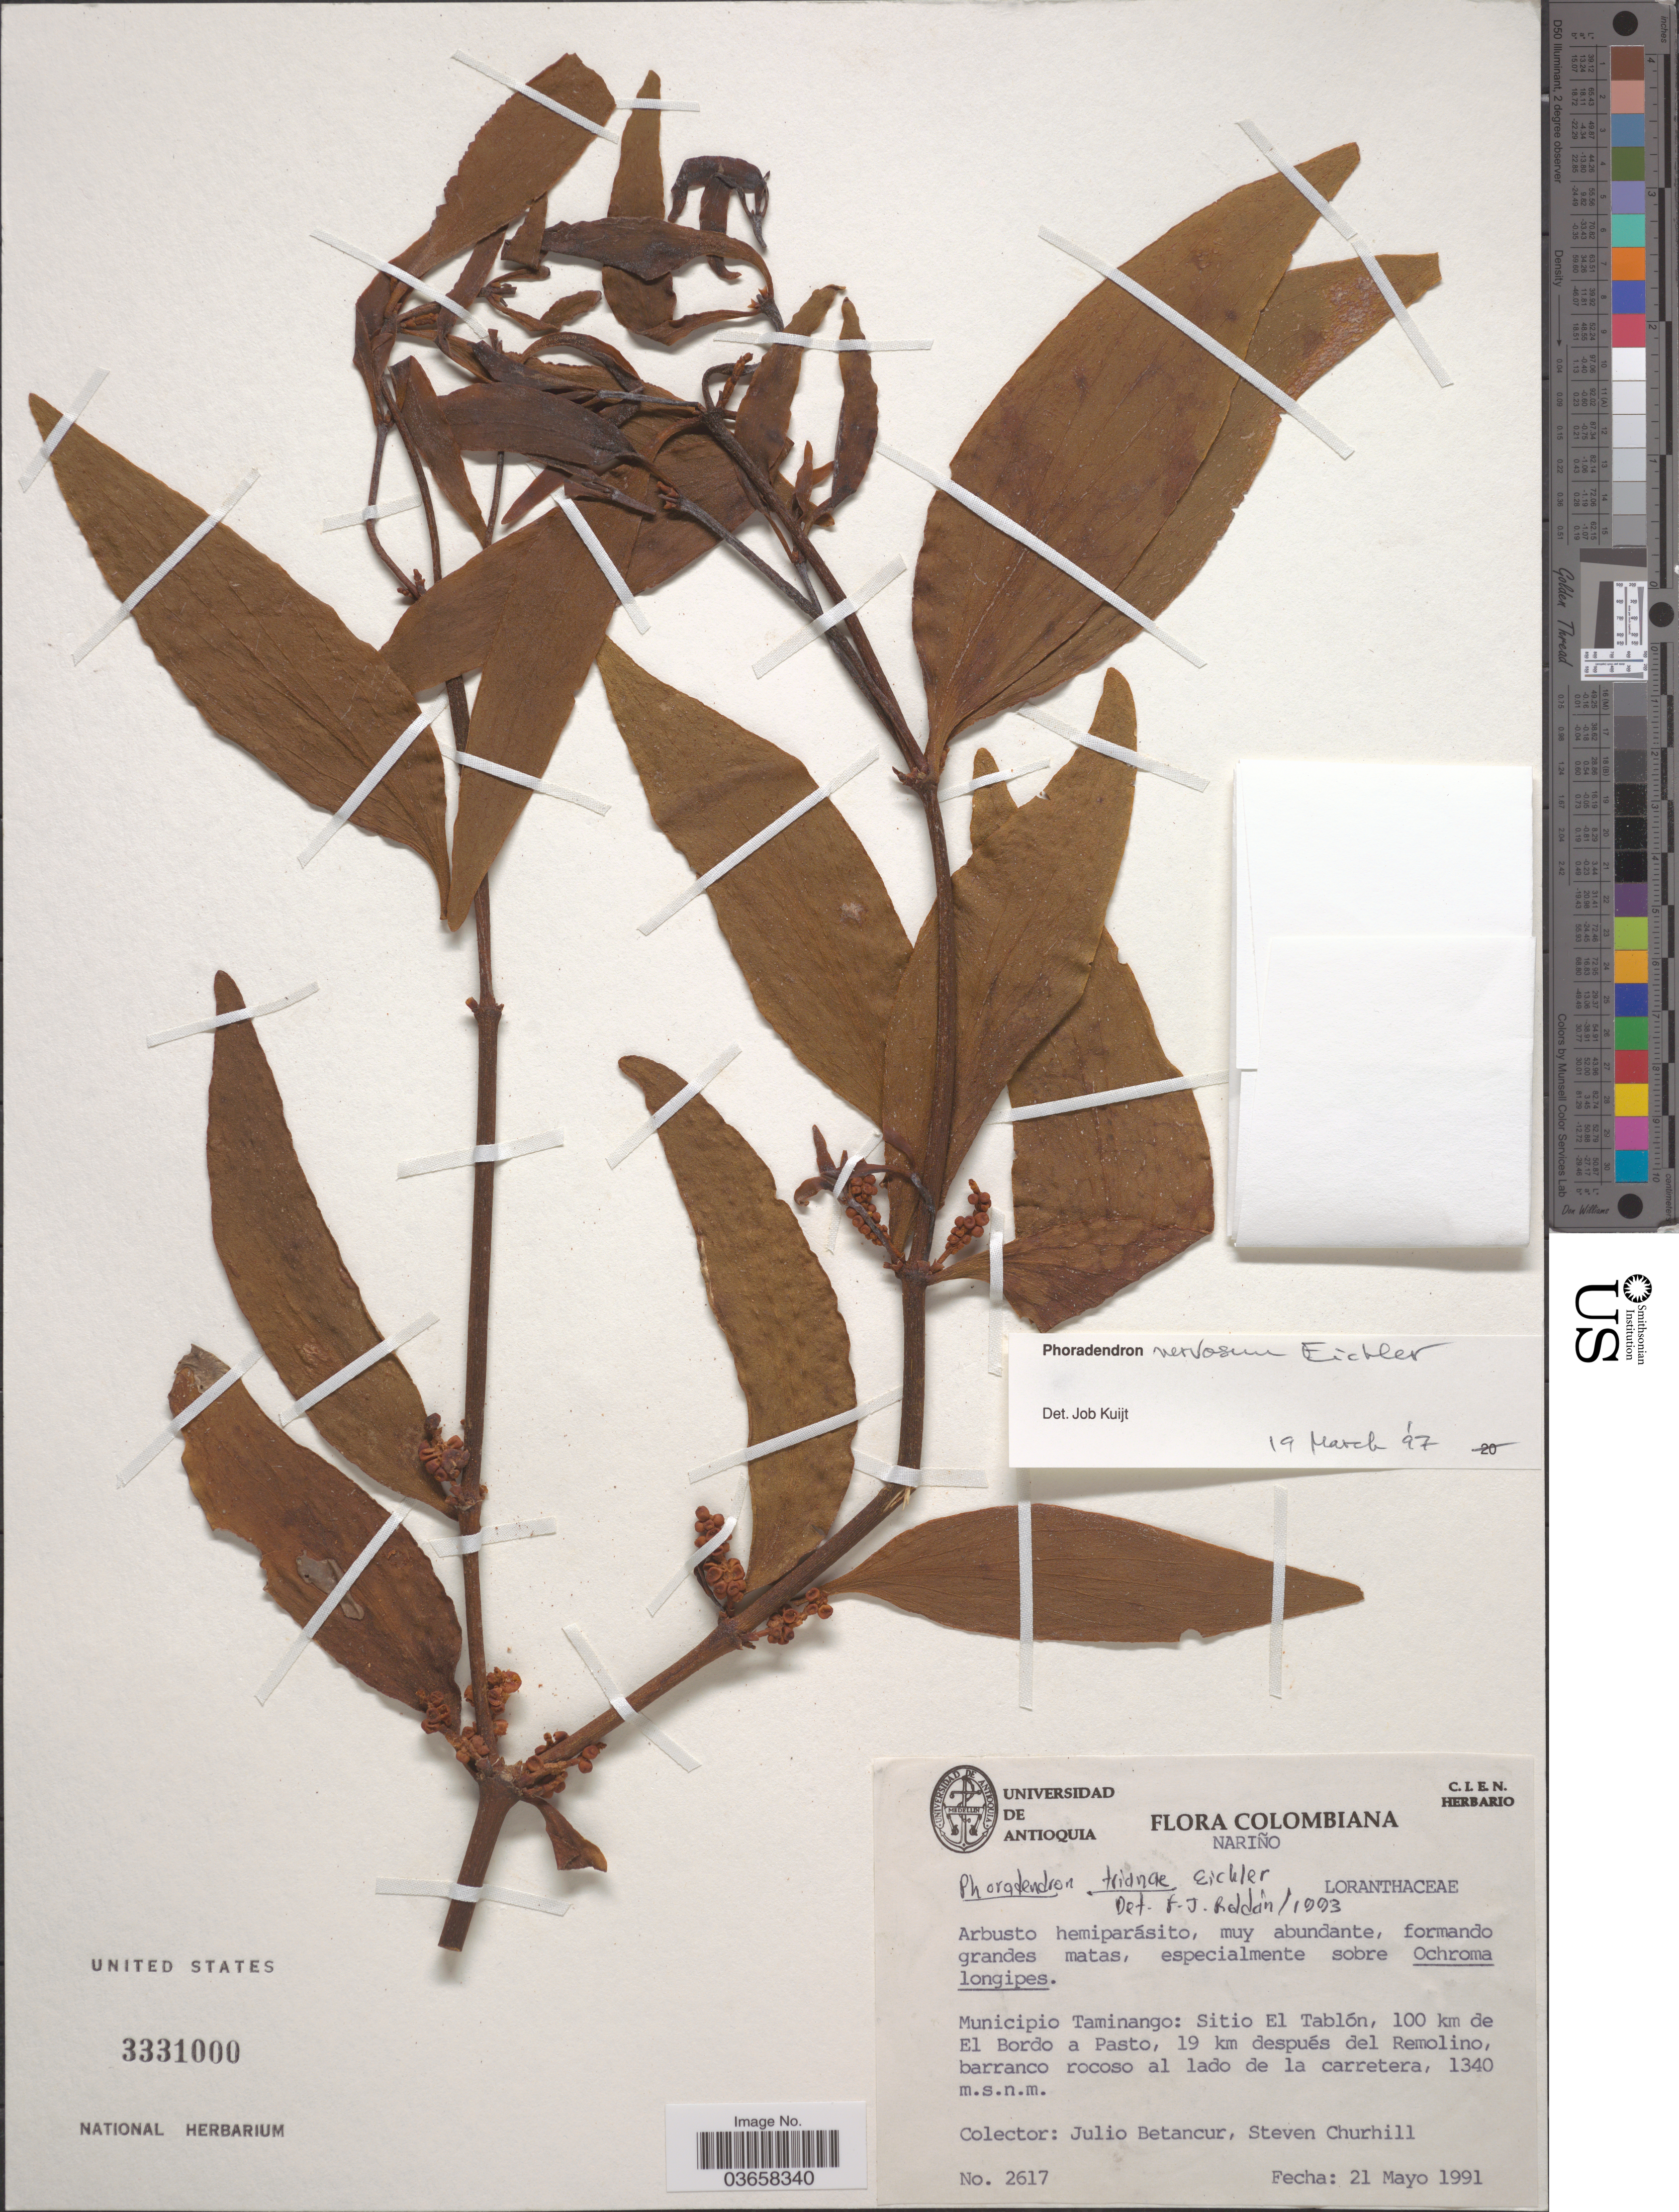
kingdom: Plantae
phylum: Tracheophyta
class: Magnoliopsida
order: Santalales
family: Viscaceae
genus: Phoradendron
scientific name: Phoradendron nervosum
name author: Oliv.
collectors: J. Betancur & S. Churchill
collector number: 2617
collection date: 1991-05-21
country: Colombia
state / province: Nariño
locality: Municipio Taminango: Sitio El Tablón, 100 km de El Bordo a Pasto, 19 km después del Remolino, barranco rocoso al lado de la carretera.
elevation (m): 1340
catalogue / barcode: US 3331000